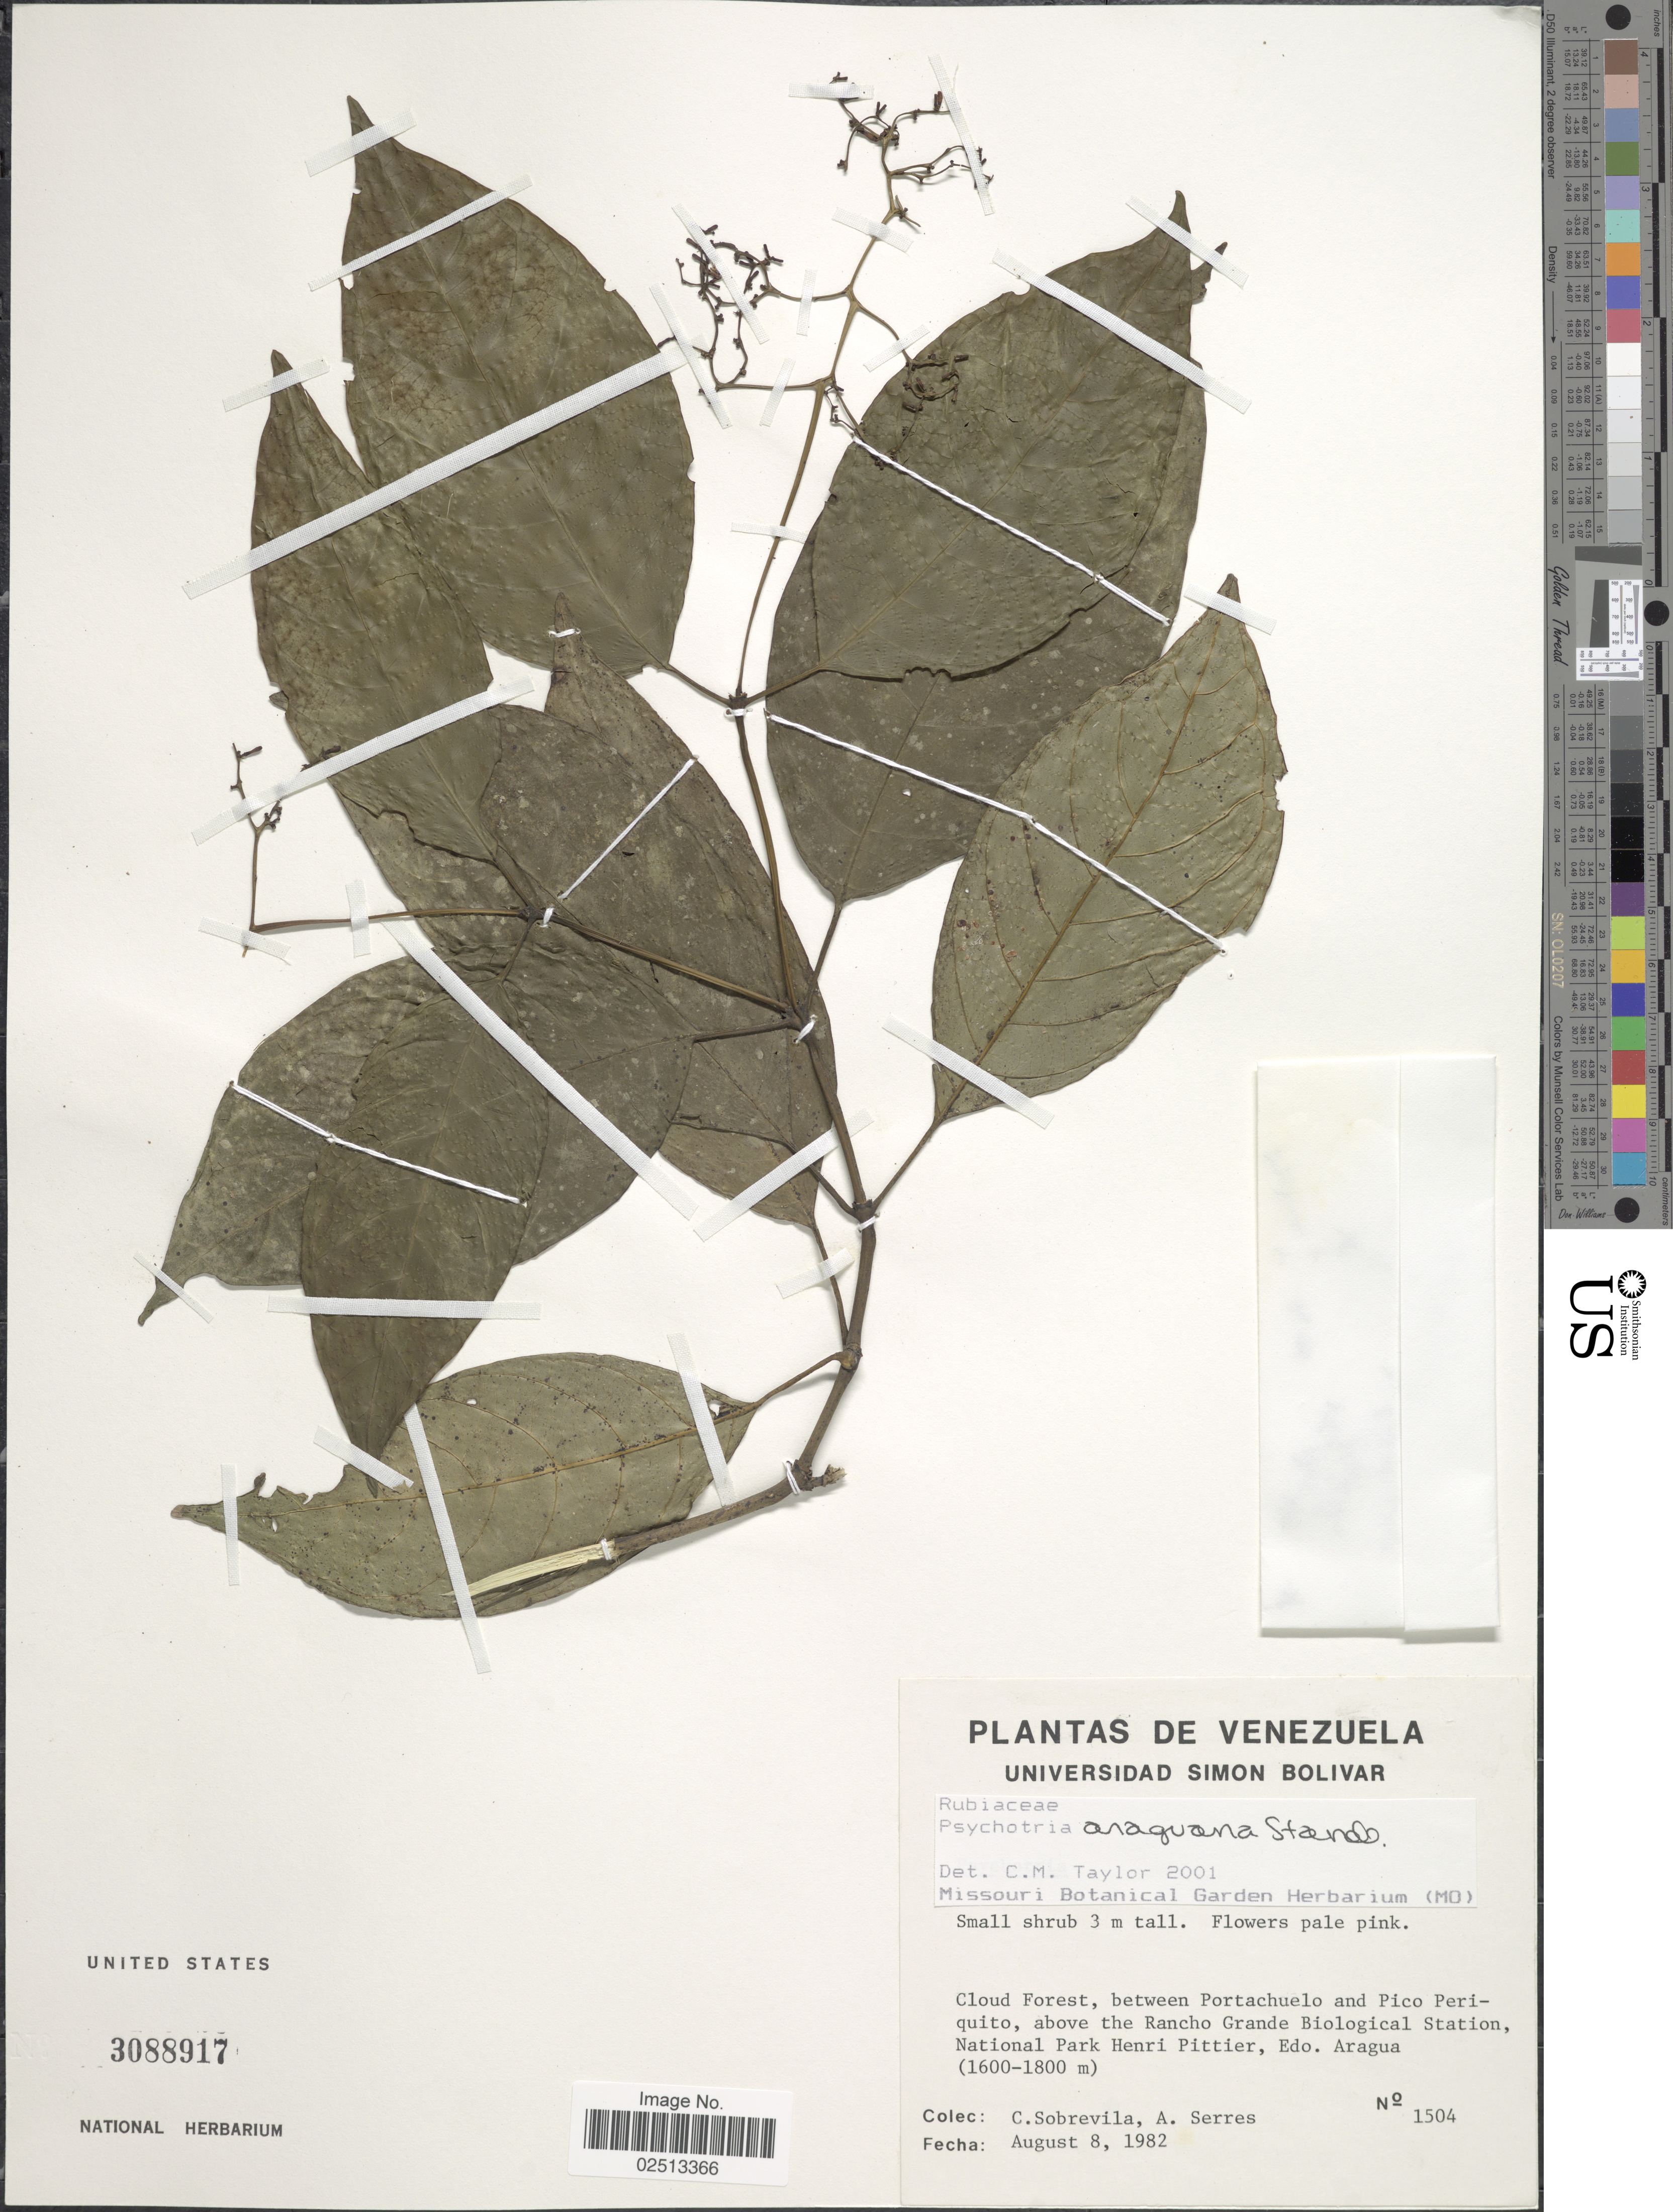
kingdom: Plantae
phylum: Tracheophyta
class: Magnoliopsida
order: Gentianales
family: Rubiaceae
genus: Psychotria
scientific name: Psychotria araguana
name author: Standl.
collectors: C. Sobrevila & A. Serres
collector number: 1504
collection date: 1982-08-08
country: Venezuela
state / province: Aragua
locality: Cloud Forest, between Portachuelo and Pico Periquito, above the Rancho Grande Biological Station, Nacional Park Henri Pittier, Edo Aragua.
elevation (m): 1600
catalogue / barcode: US 3088917